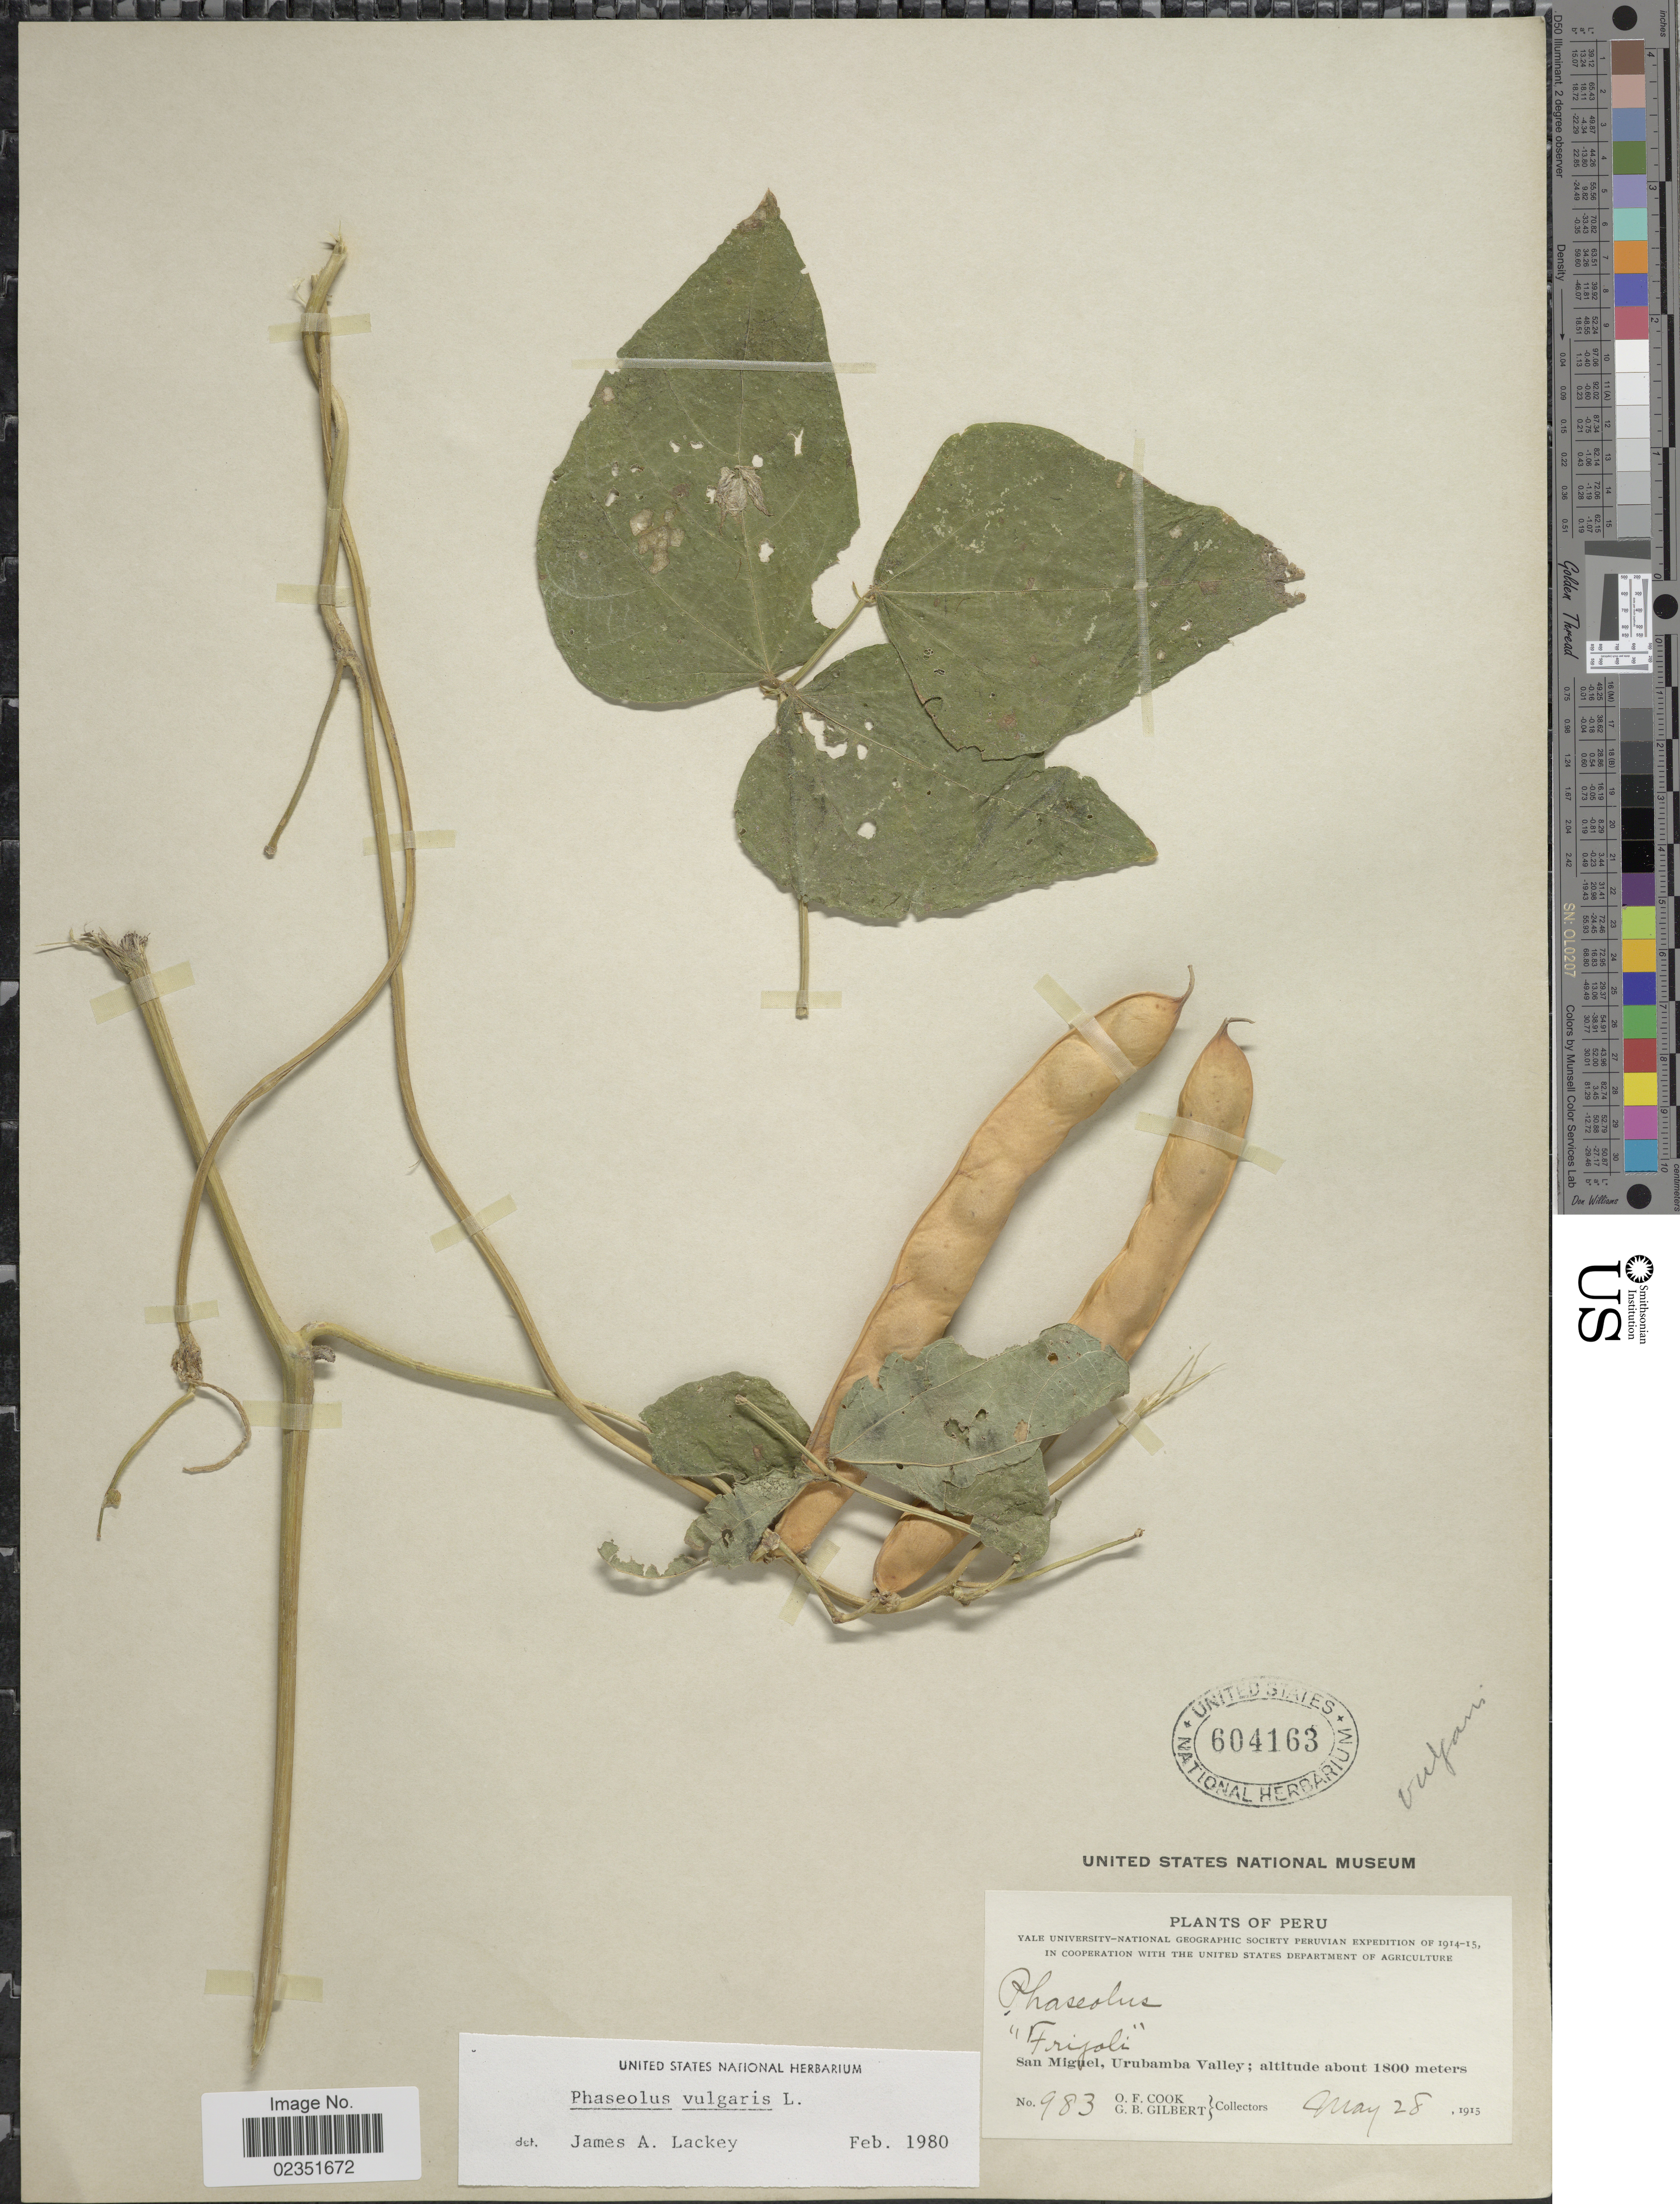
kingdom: Plantae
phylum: Tracheophyta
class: Magnoliopsida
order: Fabales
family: Fabaceae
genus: Phaseolus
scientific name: Phaseolus vulgaris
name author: L.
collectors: O. F. Cook & G. B. Gilbert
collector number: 983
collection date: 1915-05-28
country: Peru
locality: San Miguel, Urubamba Valley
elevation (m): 1800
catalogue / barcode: US 604163